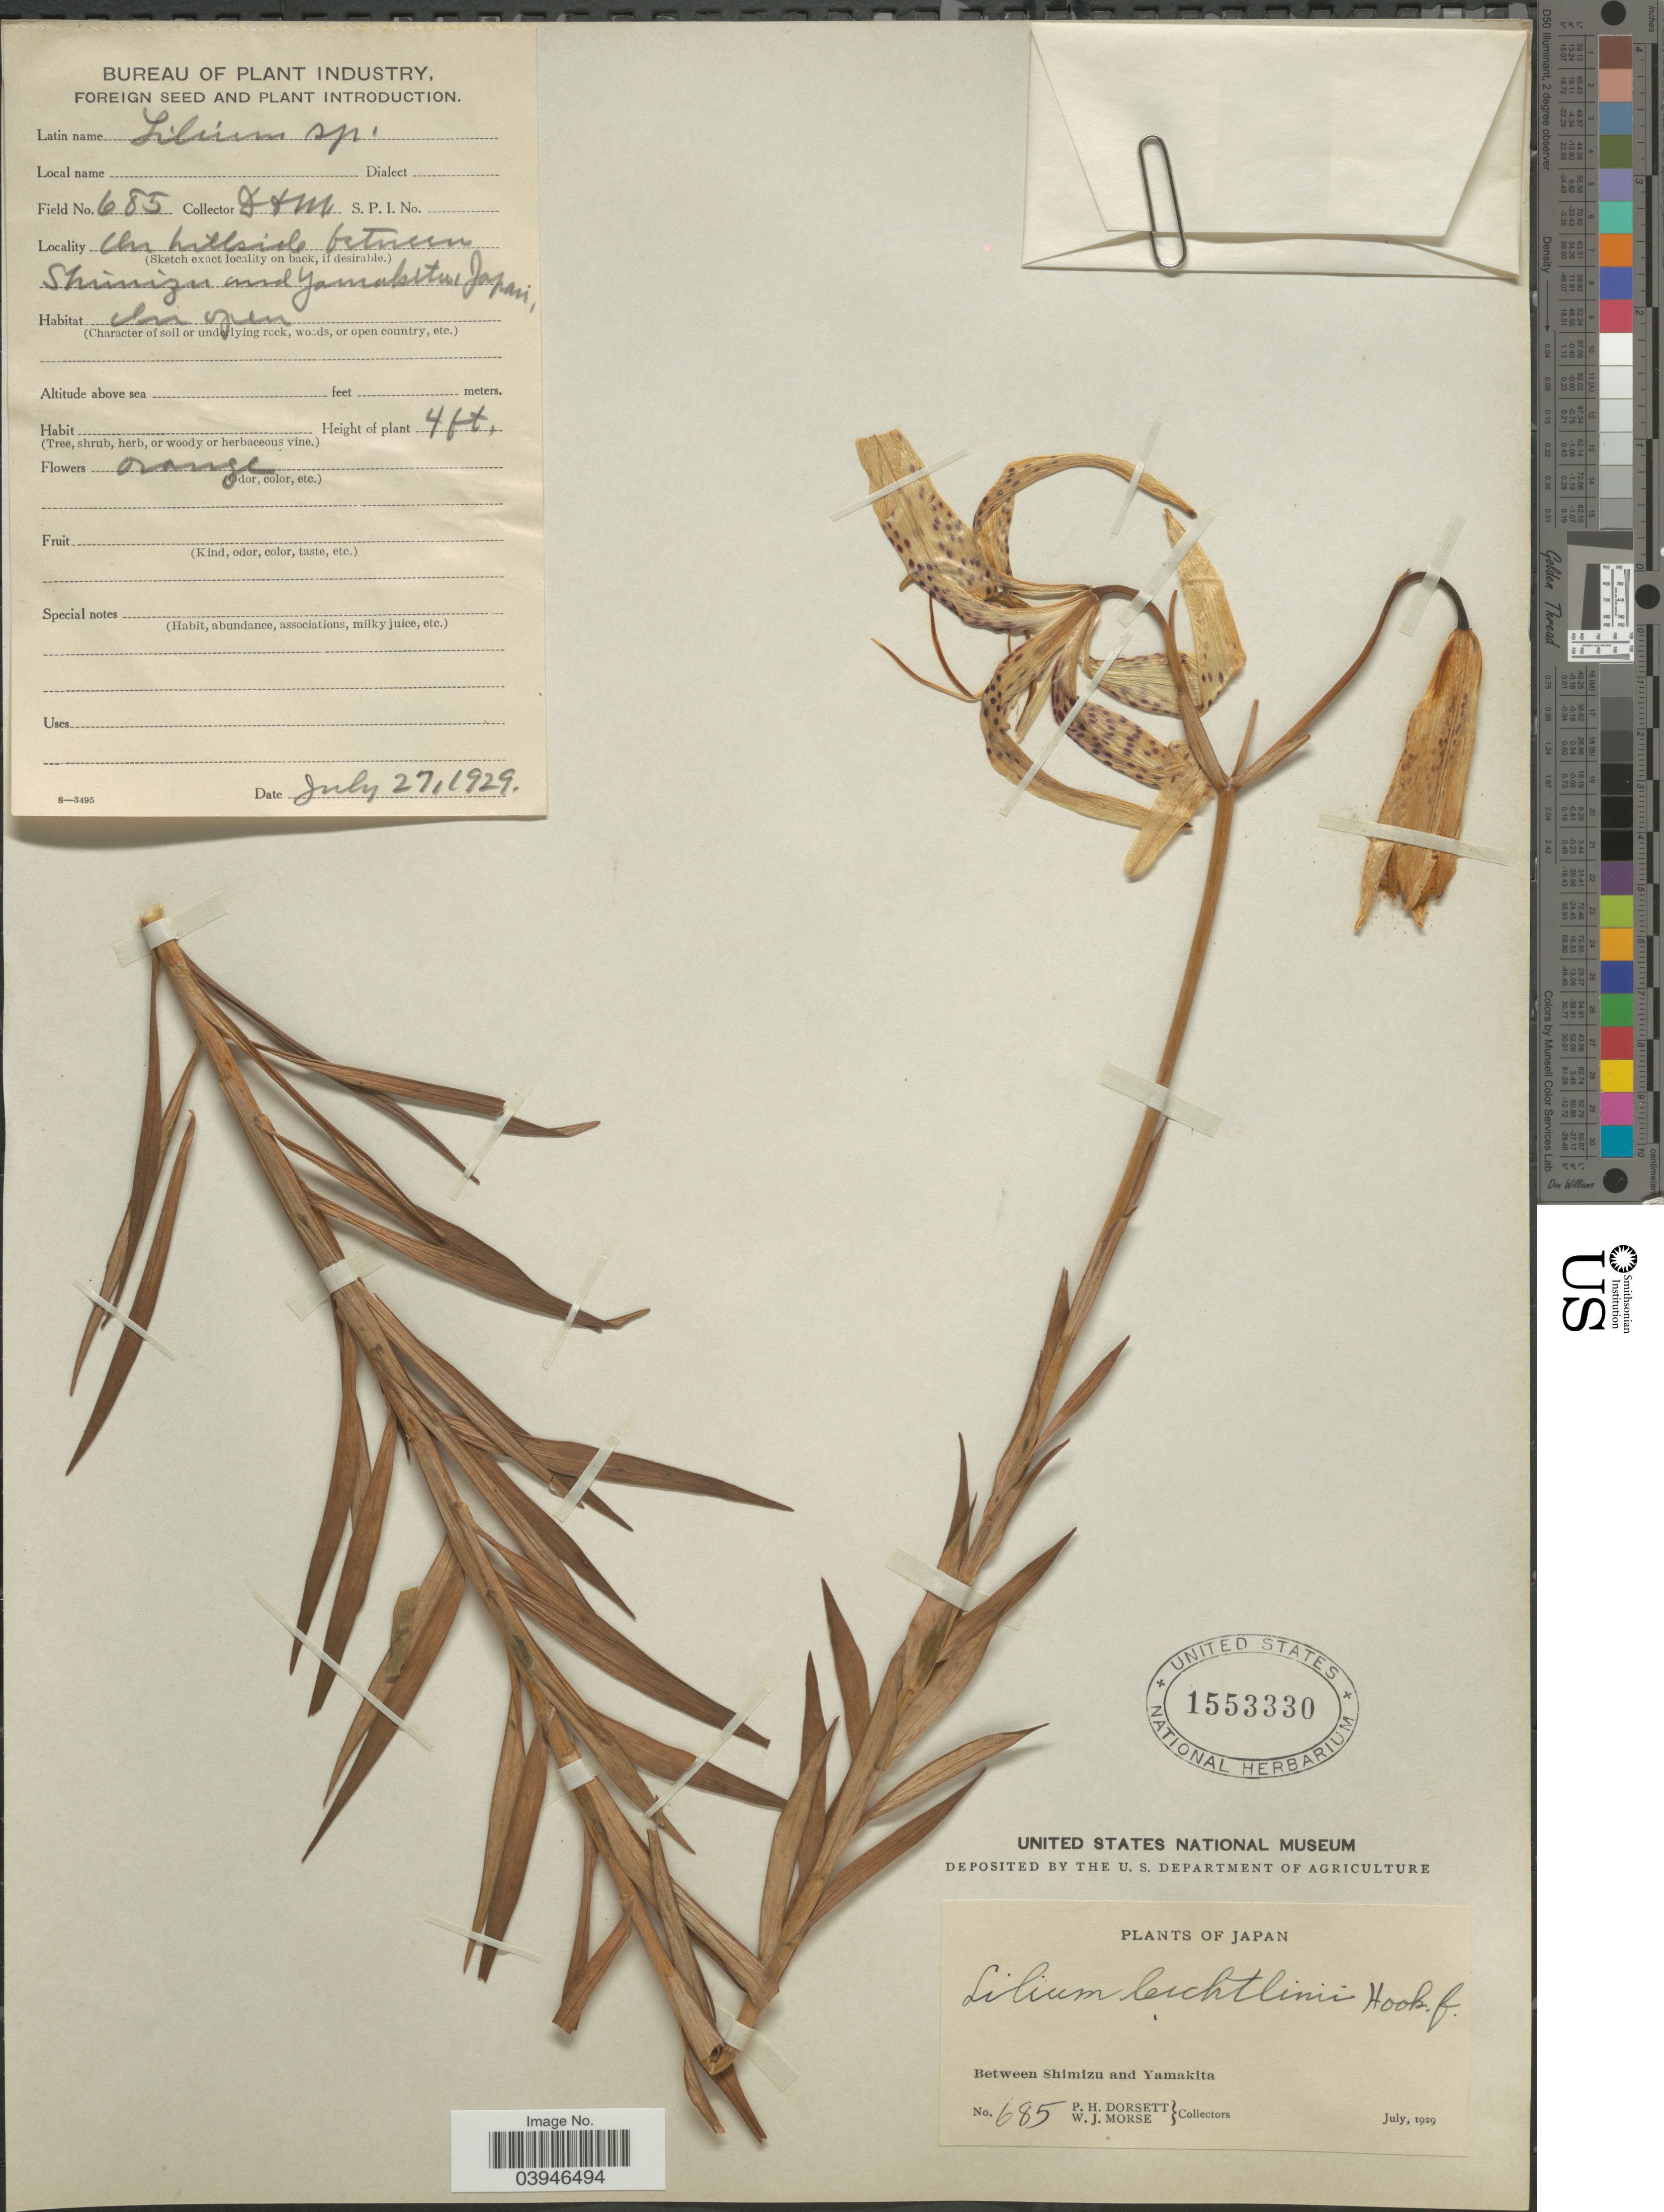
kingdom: Plantae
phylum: Tracheophyta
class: Liliopsida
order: Liliales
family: Liliaceae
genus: Lilium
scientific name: Lilium leichtlinii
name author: Hook. f.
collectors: P. H. Dorsett & W. J. Morse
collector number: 685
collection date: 1929-07-27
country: Japan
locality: On hills between Shimizu and Yamakita.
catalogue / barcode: US 1553330